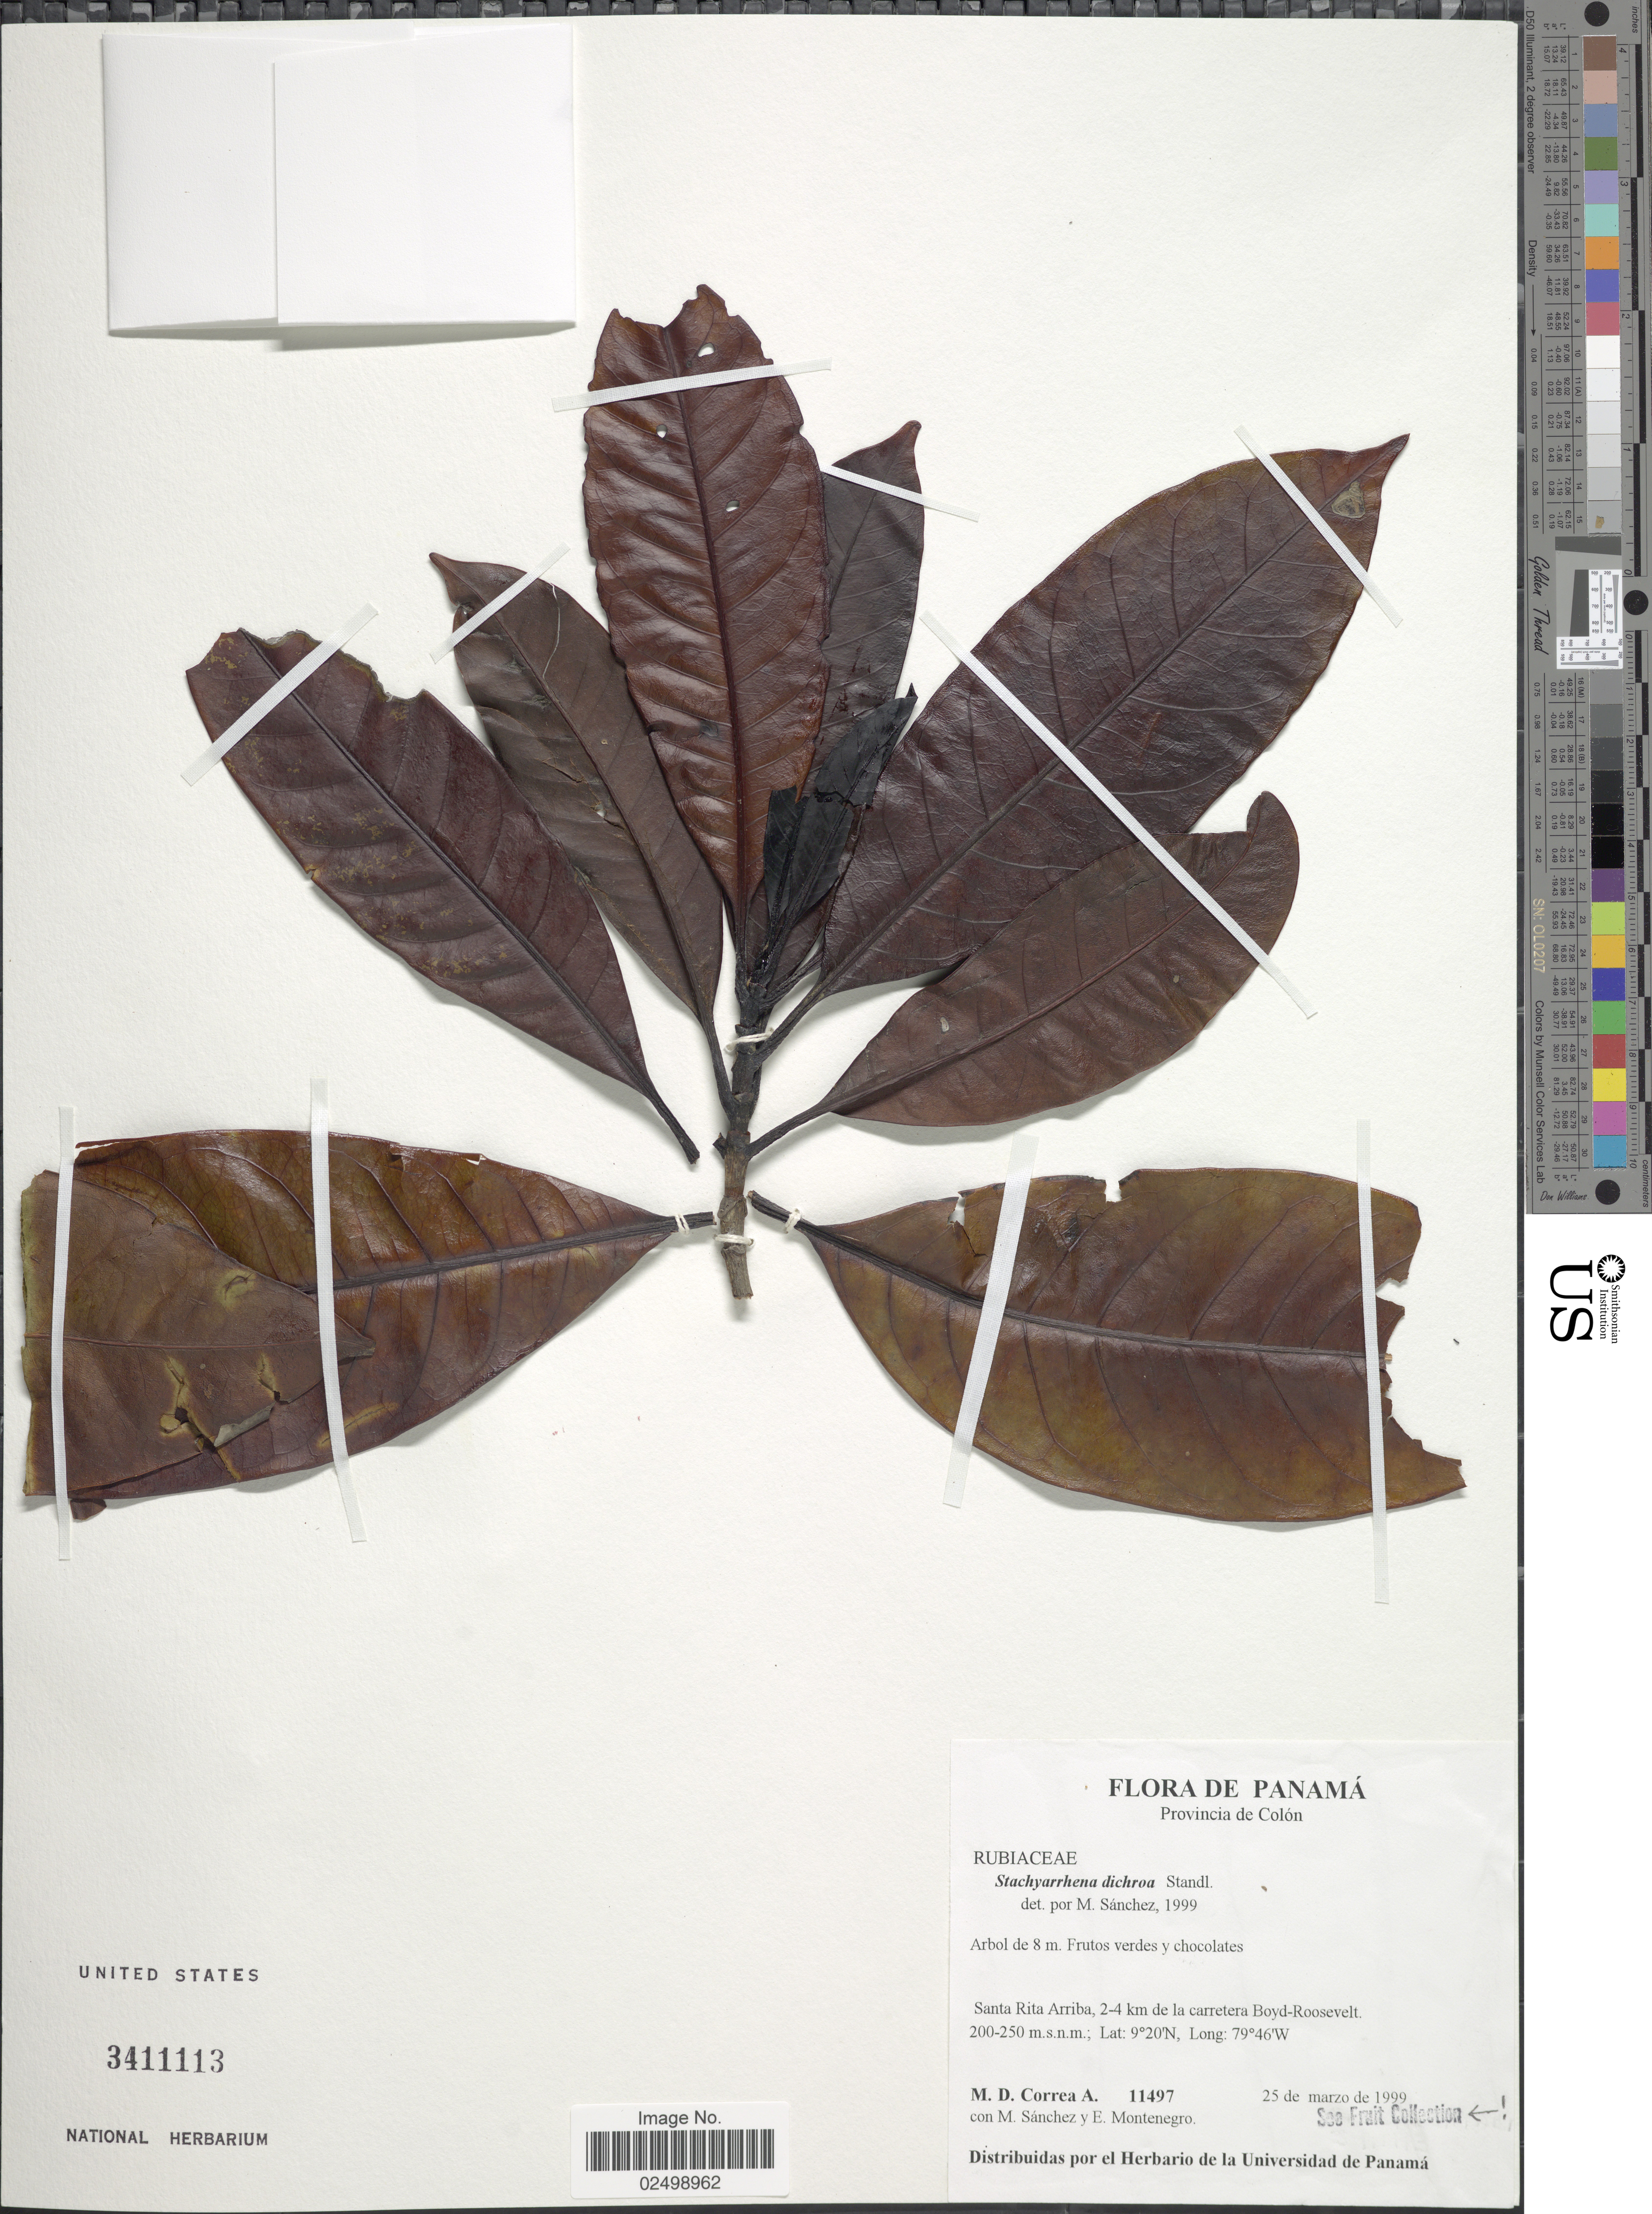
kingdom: Plantae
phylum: Tracheophyta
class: Magnoliopsida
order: Gentianales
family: Rubiaceae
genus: Stachyarrhena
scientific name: Stachyarrhena heterochroa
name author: Standl.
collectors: M. D. Corrêa-A., M. Sánchez & E. Montenegro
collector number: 11497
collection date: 1999-03-25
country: Panama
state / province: Colón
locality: Santa Rita Arriba, 2-4 km de la carretera Boyd-Roosevelt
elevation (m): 200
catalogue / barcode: US 3411113